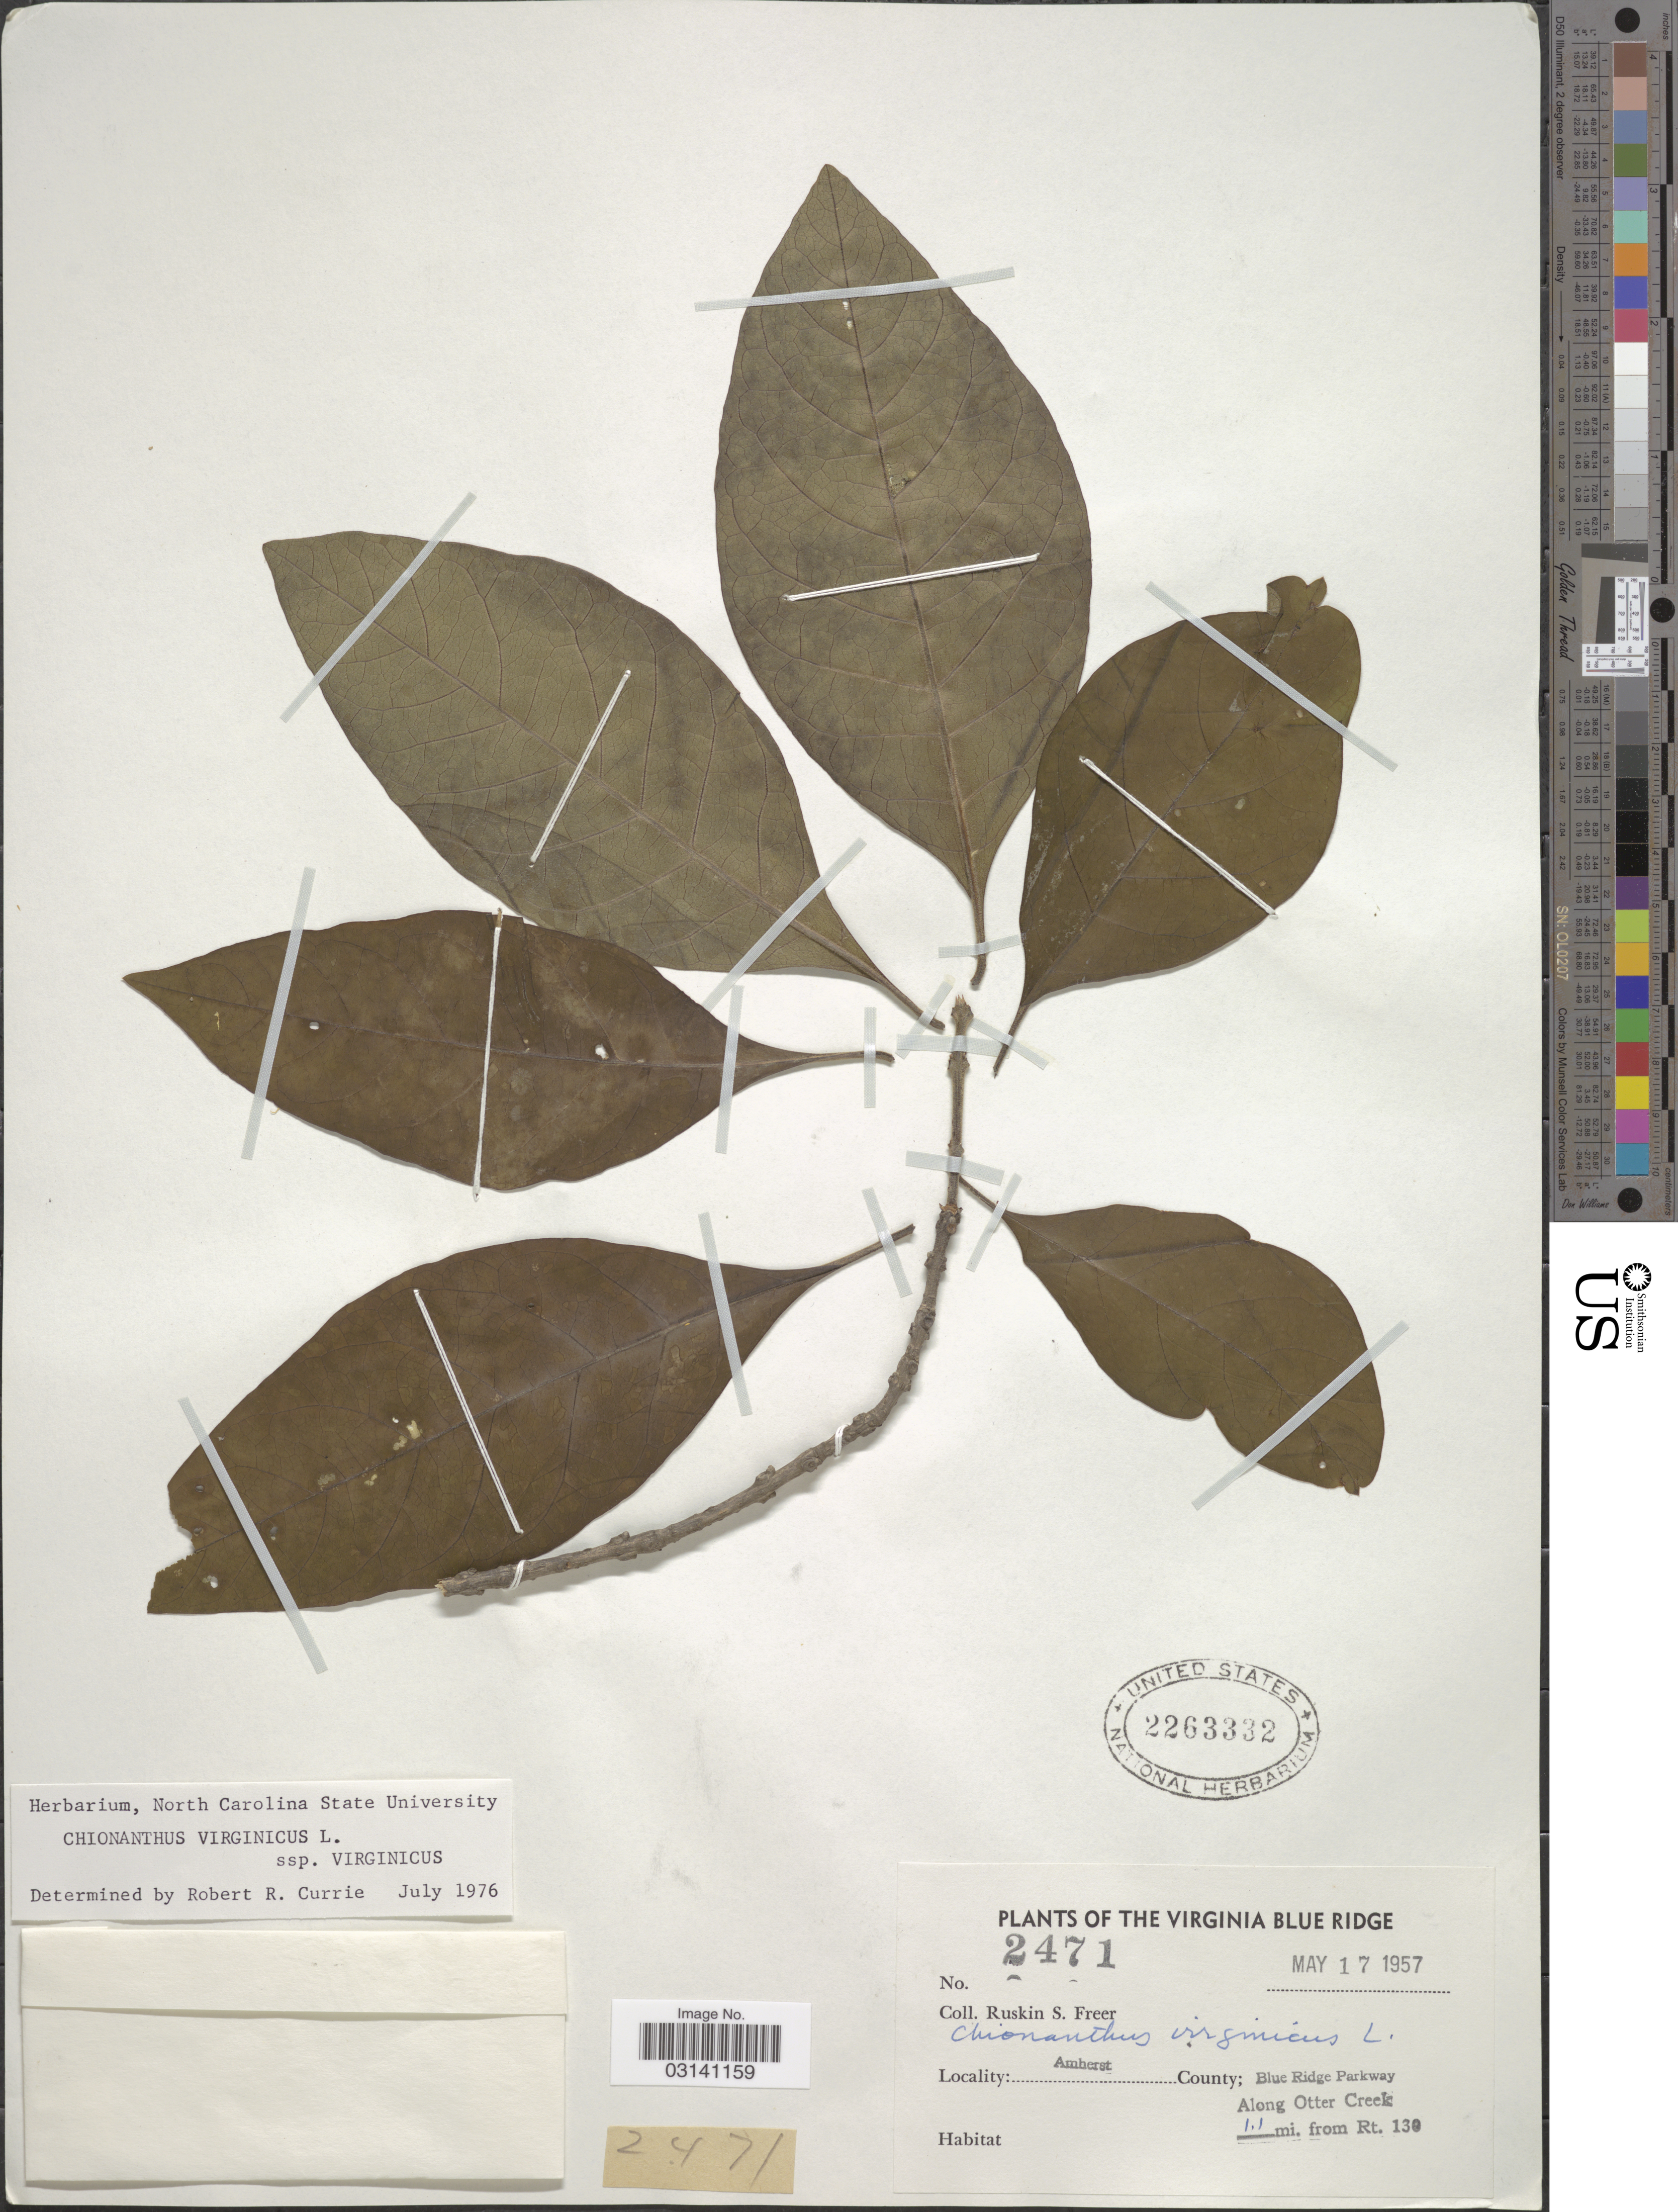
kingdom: Plantae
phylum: Tracheophyta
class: Magnoliopsida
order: Lamiales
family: Oleaceae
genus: Chionanthus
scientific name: Chionanthus virginicus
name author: L.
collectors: R. Freer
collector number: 2471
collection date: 1957-05-17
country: United States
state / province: Virginia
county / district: Amherst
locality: The Virginia Blue Ridge. Amherst County; Blue Ridge Parkway. Along Otter Creek. 1.1 mi. from Rt. 130.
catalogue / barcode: US 2263332